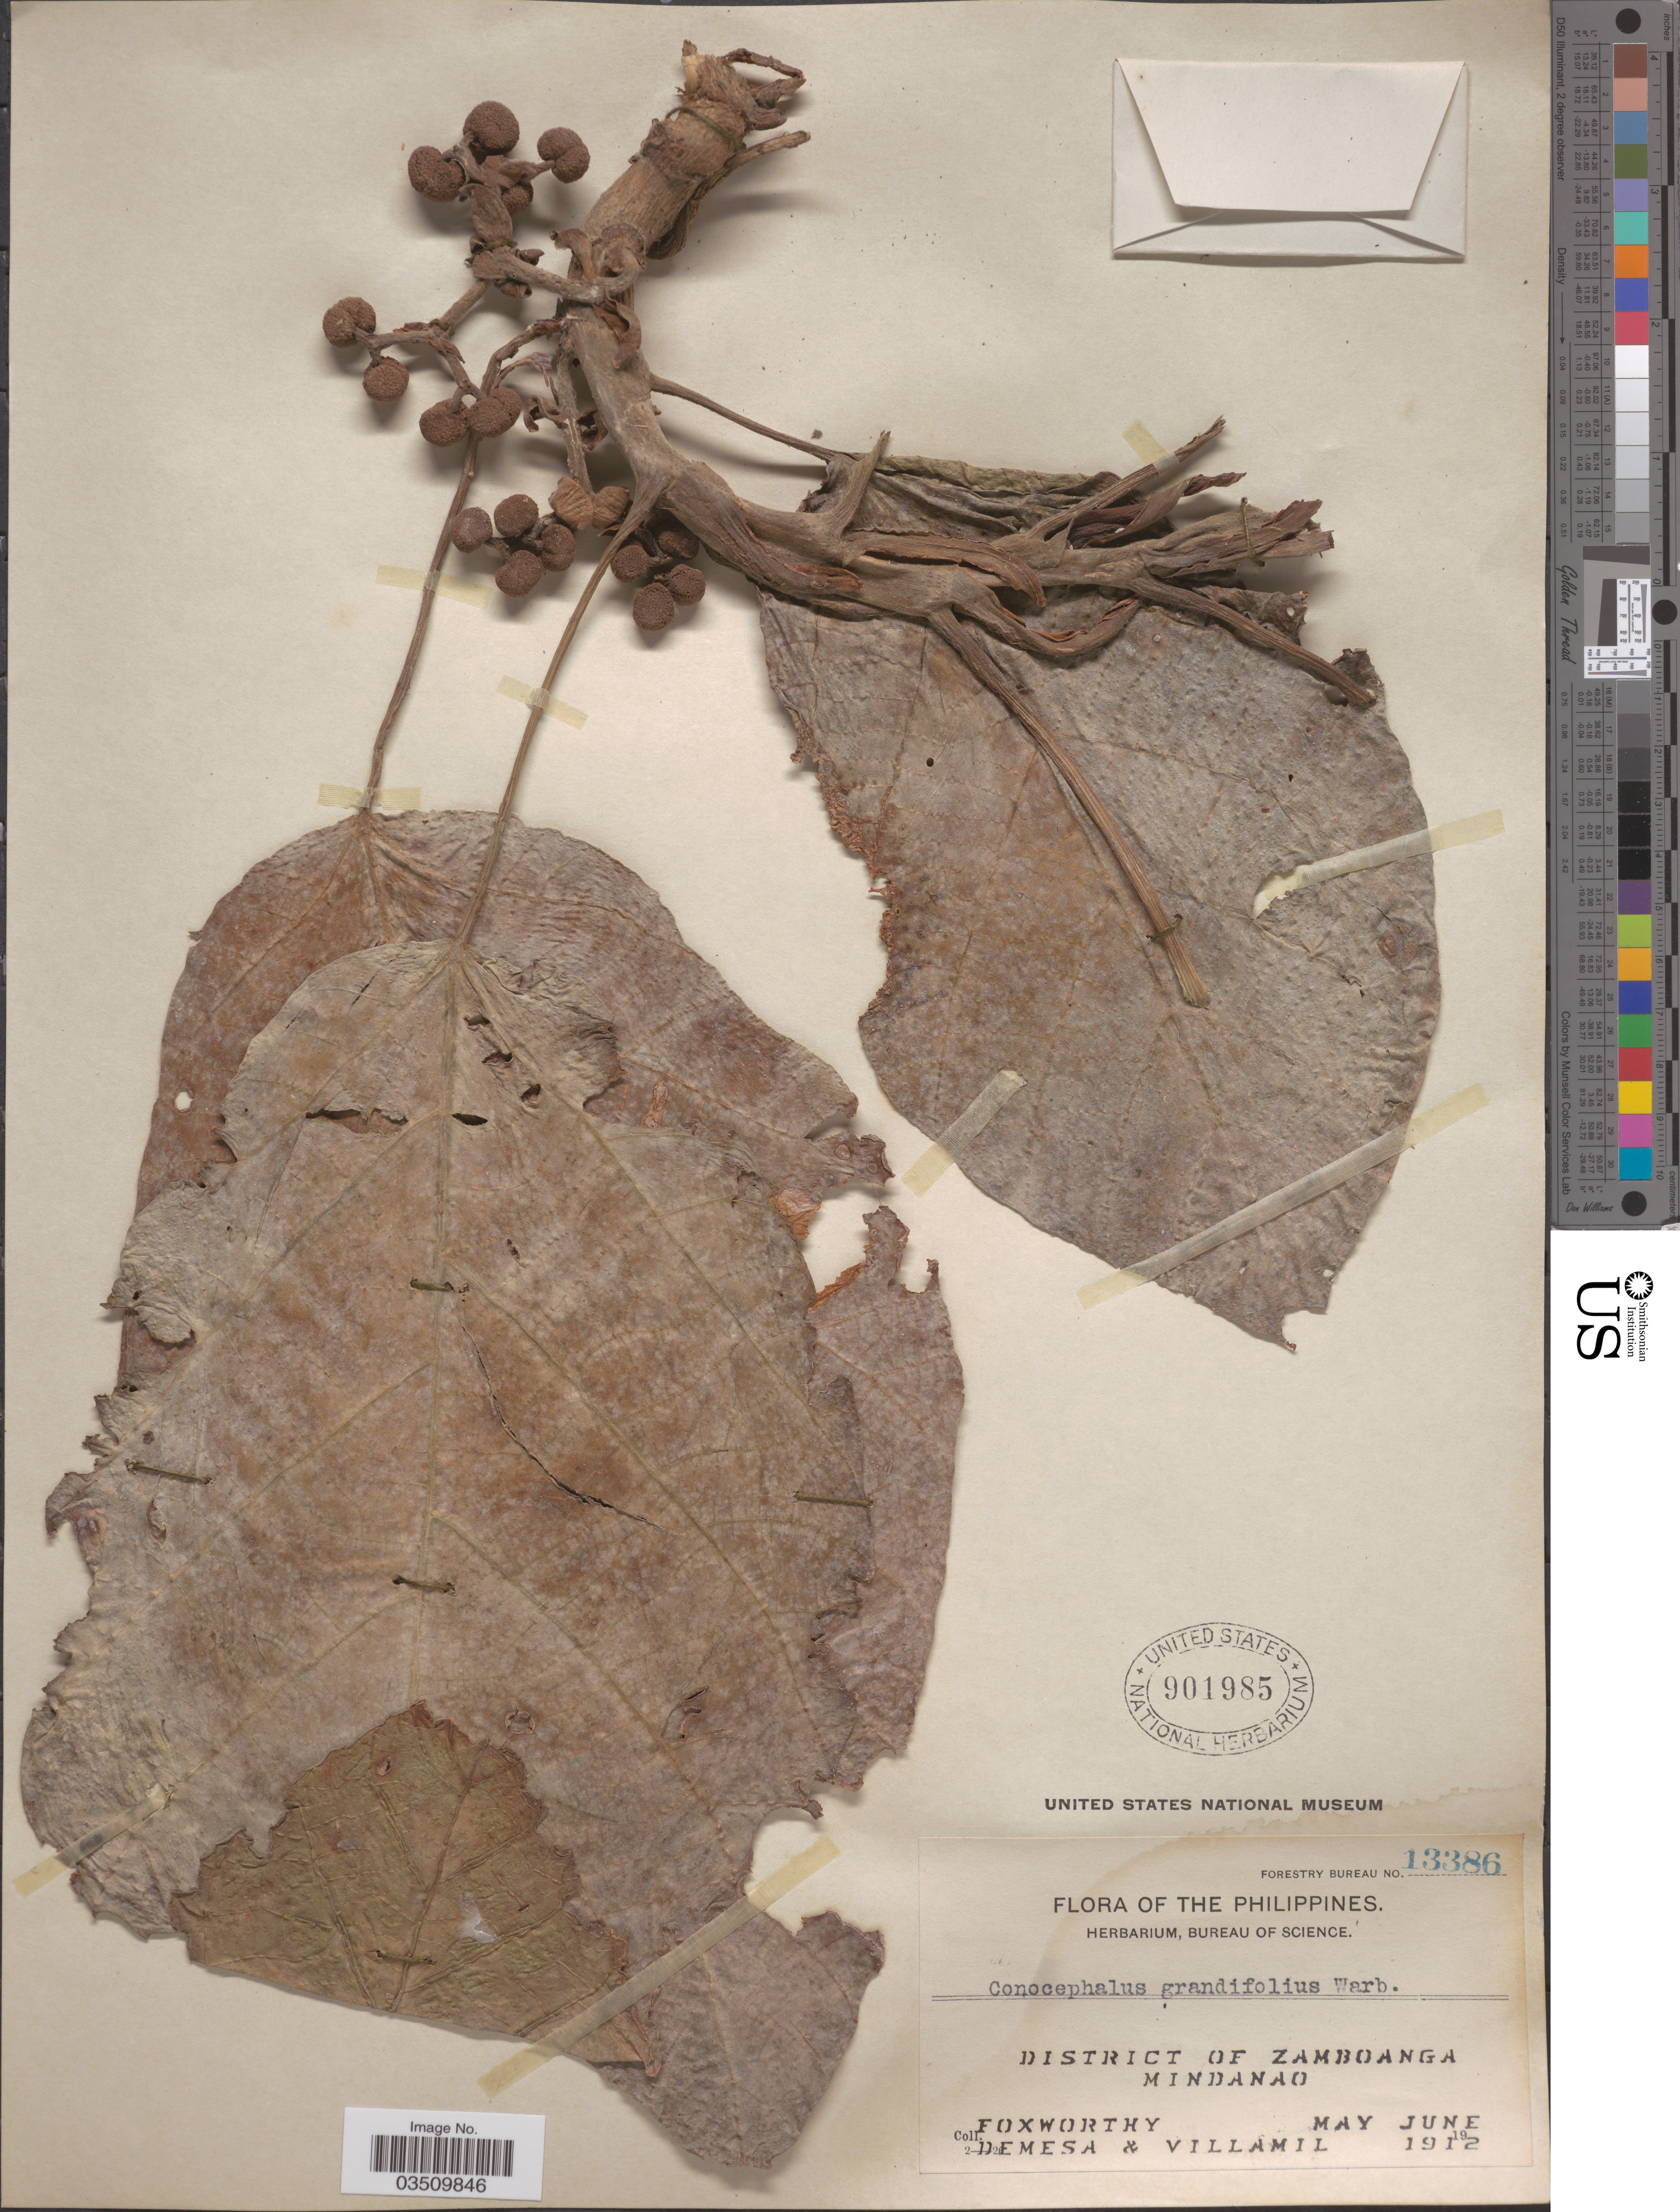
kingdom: Plantae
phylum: Tracheophyta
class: Magnoliopsida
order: Rosales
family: Urticaceae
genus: Poikilospermum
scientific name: Poikilospermum acuminatum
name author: (Trécul) Merr.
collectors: Foxworthy, Demesa & Villamil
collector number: Forestry Bureau 13386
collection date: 1912-05/1912-06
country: Philippines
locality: District of Zamboanga, Mindanao.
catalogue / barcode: US 901985